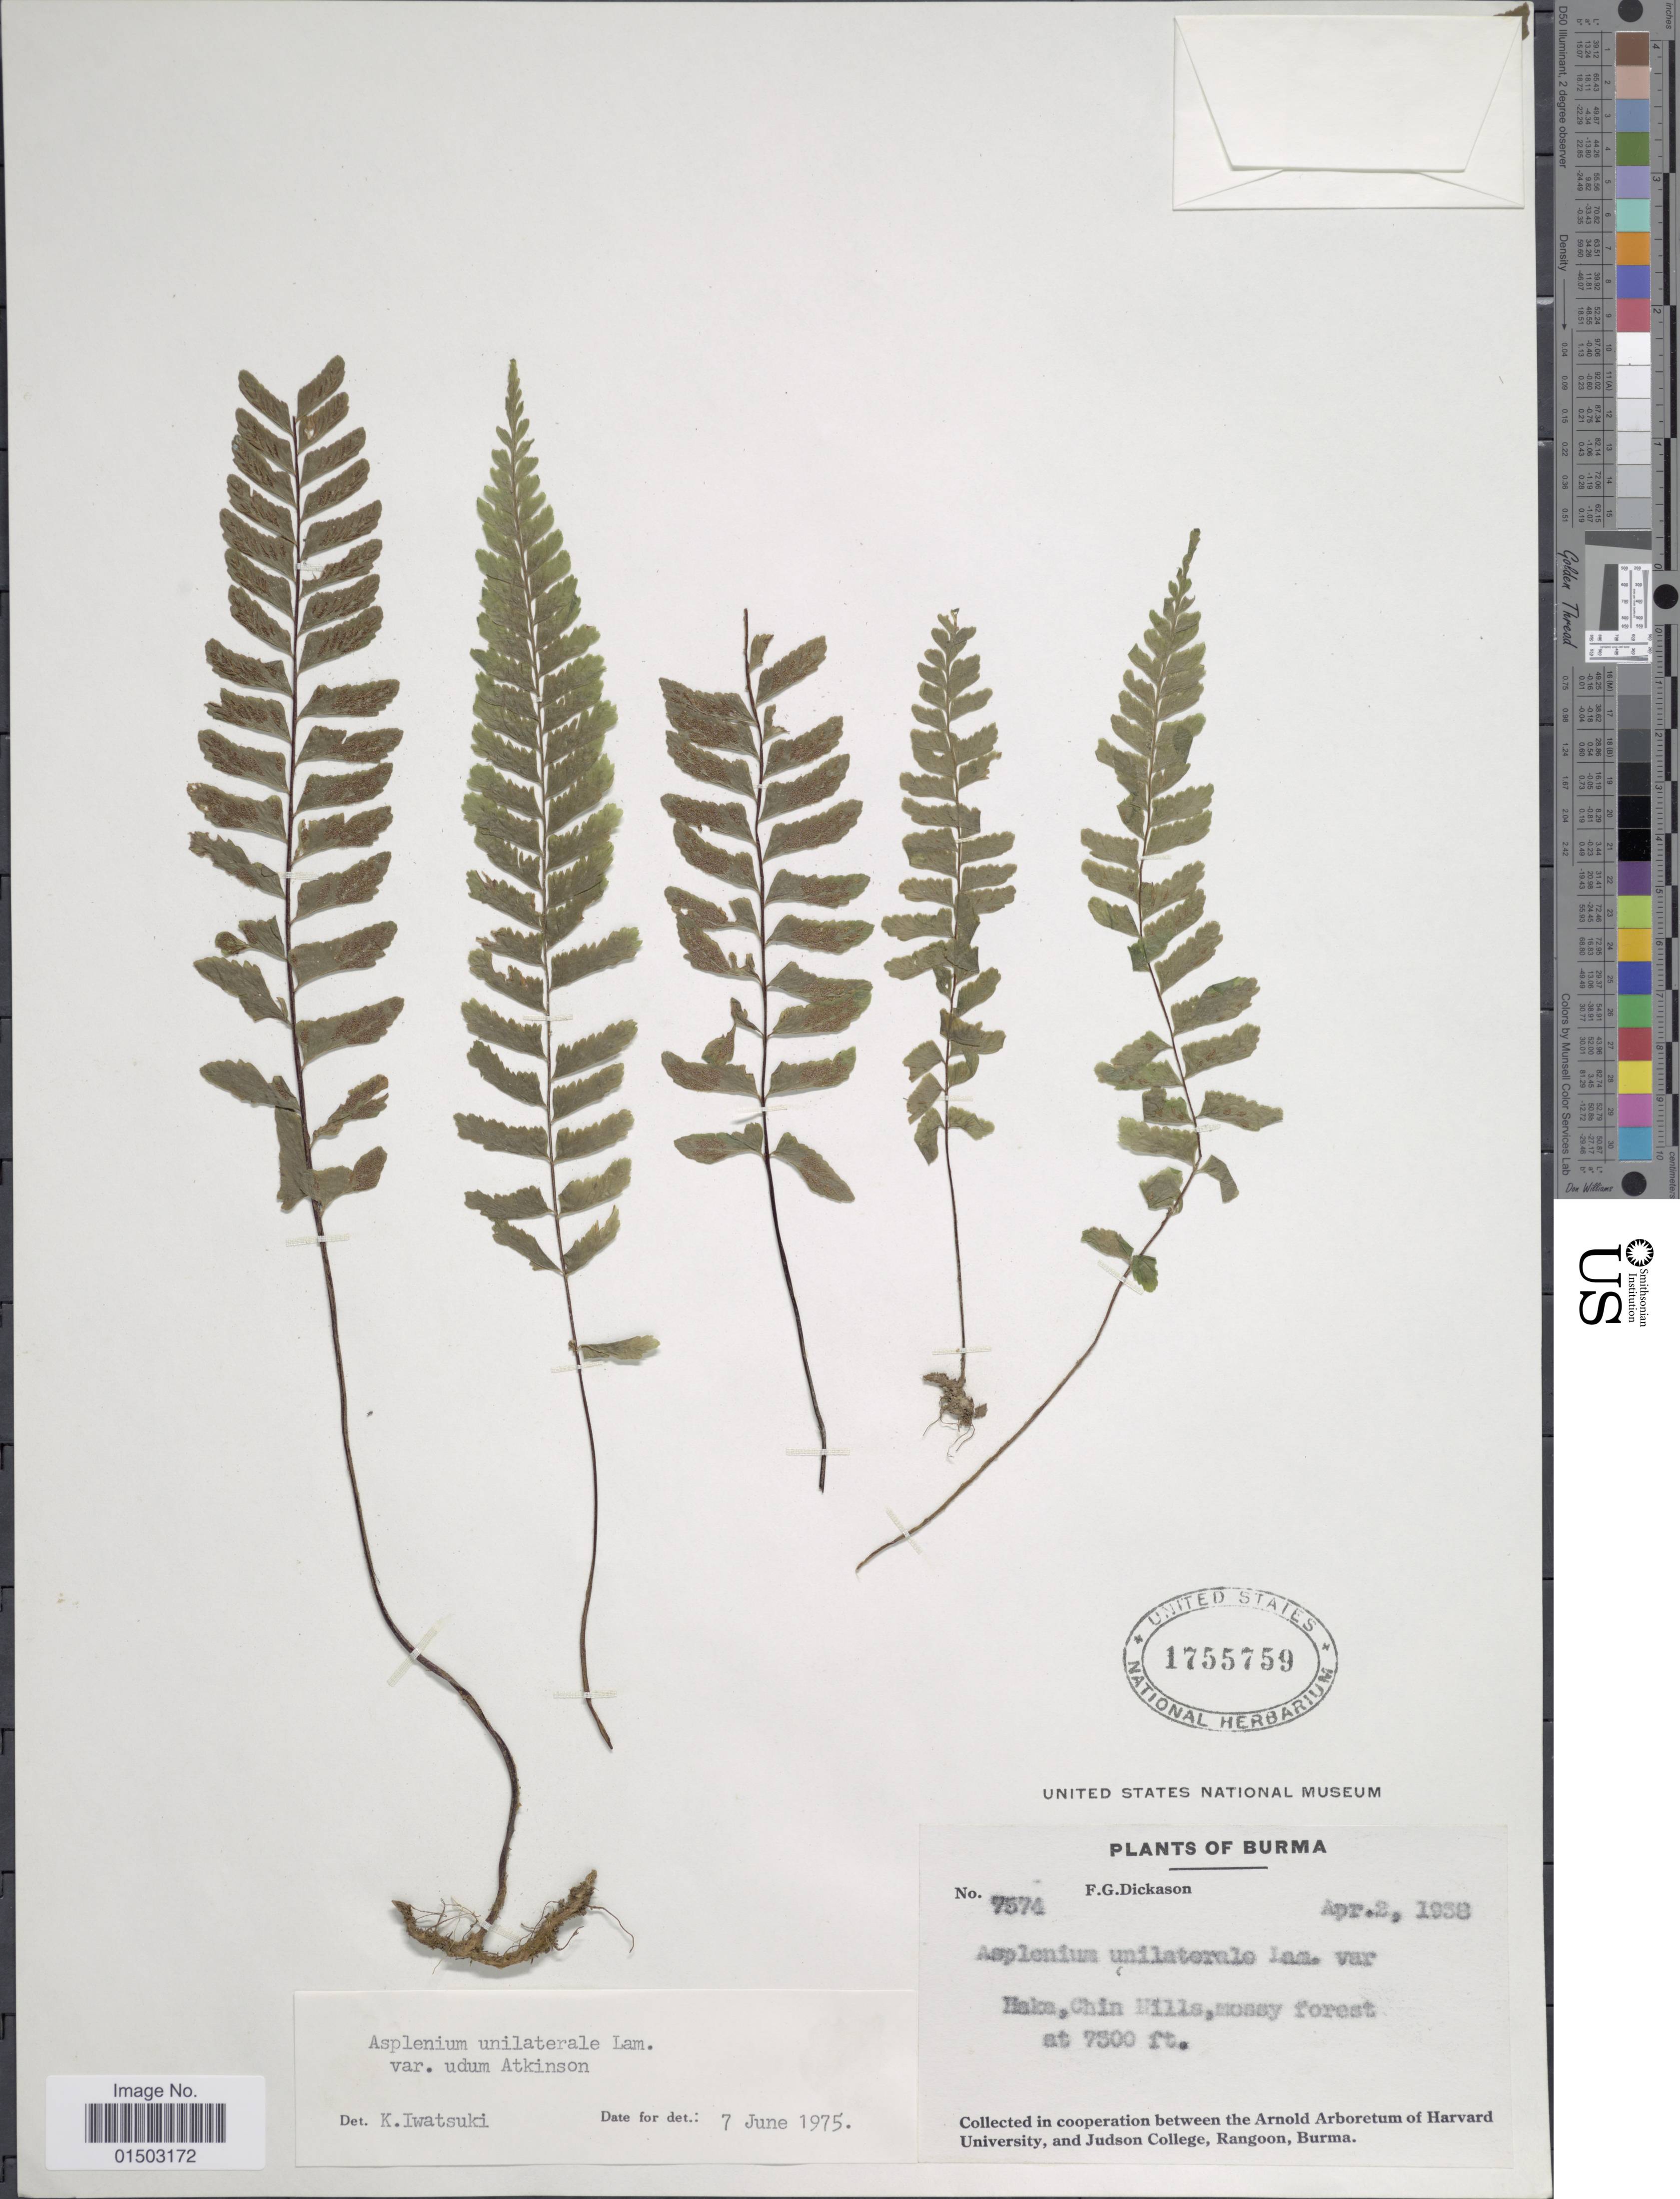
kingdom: Plantae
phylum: Tracheophyta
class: Polypodiopsida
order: Polypodiales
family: Aspleniaceae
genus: Hymenasplenium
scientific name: Hymenasplenium unilaterale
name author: (Lam.) Hayata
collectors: F. Dickason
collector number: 7574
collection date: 1938-04-02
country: Myanmar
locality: Burma, Haka, Chin Hills, mossy forest.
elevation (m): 2225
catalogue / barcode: US 1755759